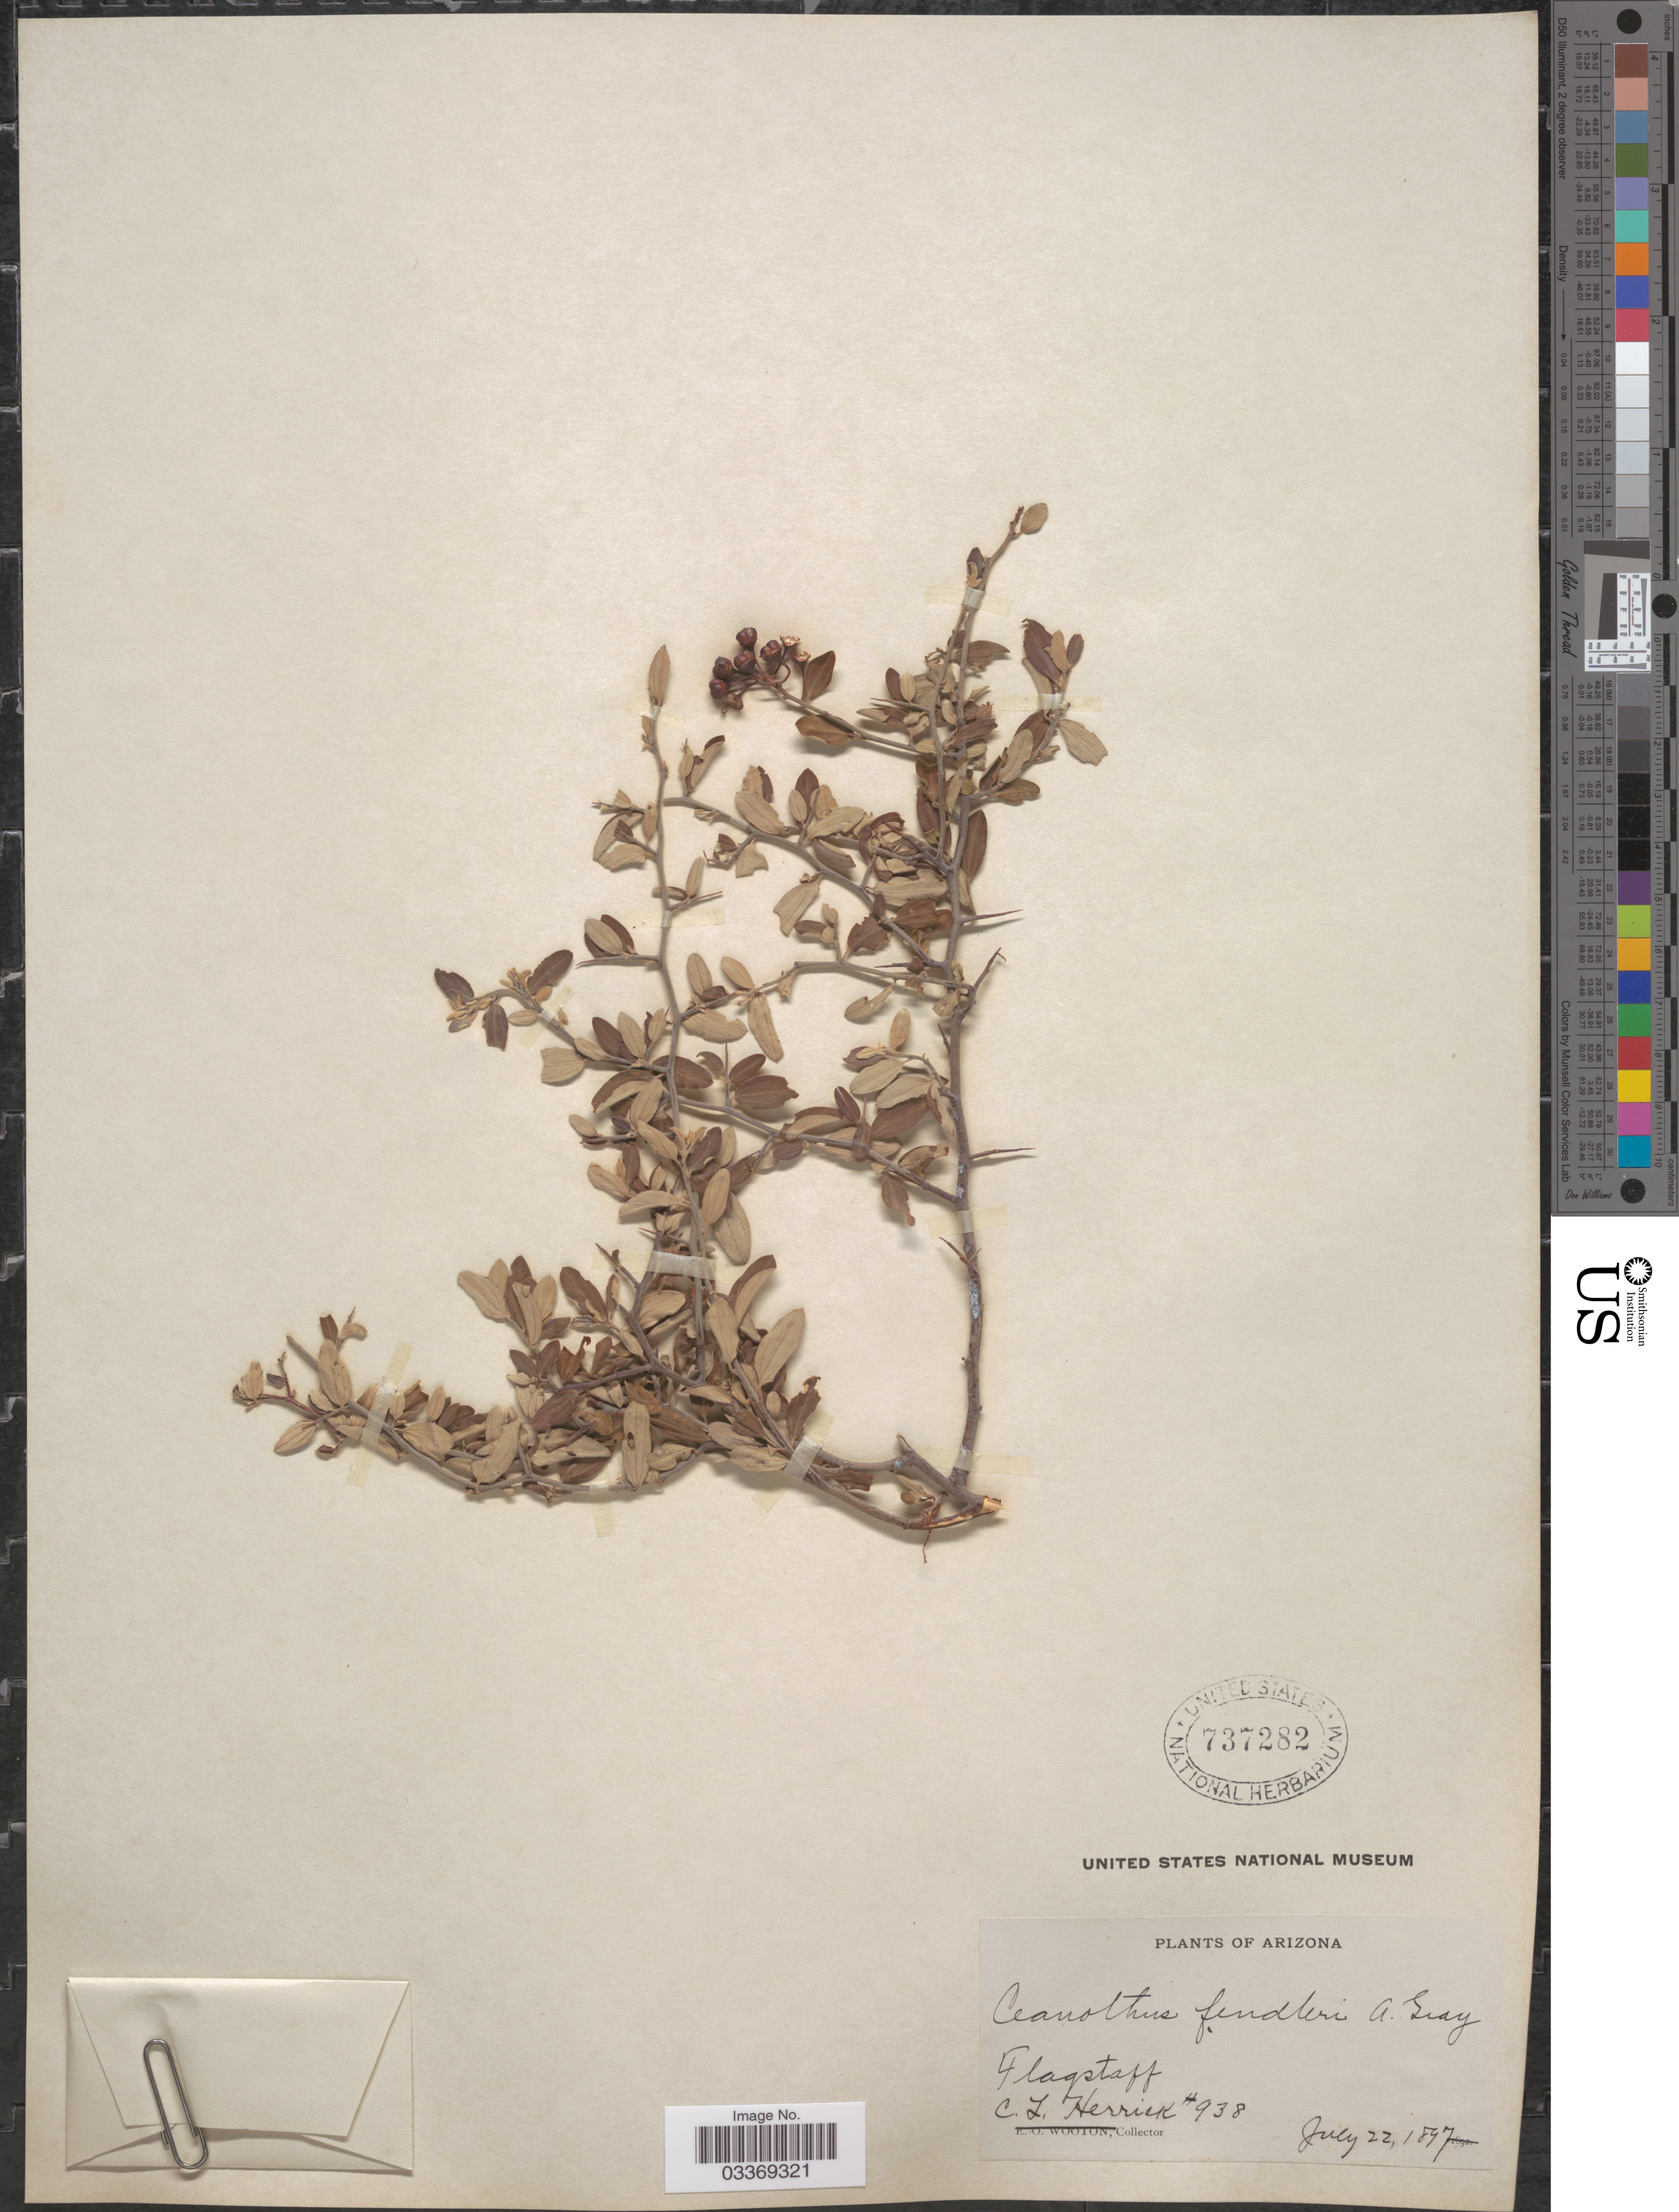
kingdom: Plantae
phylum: Tracheophyta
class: Magnoliopsida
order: Rosales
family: Rhamnaceae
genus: Ceanothus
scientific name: Ceanothus fendleri var. venosus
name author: (A. Gray) Trel.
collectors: C. Herrick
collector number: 938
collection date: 1897-07-22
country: United States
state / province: Arizona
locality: Flagstaff.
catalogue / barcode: US 737282